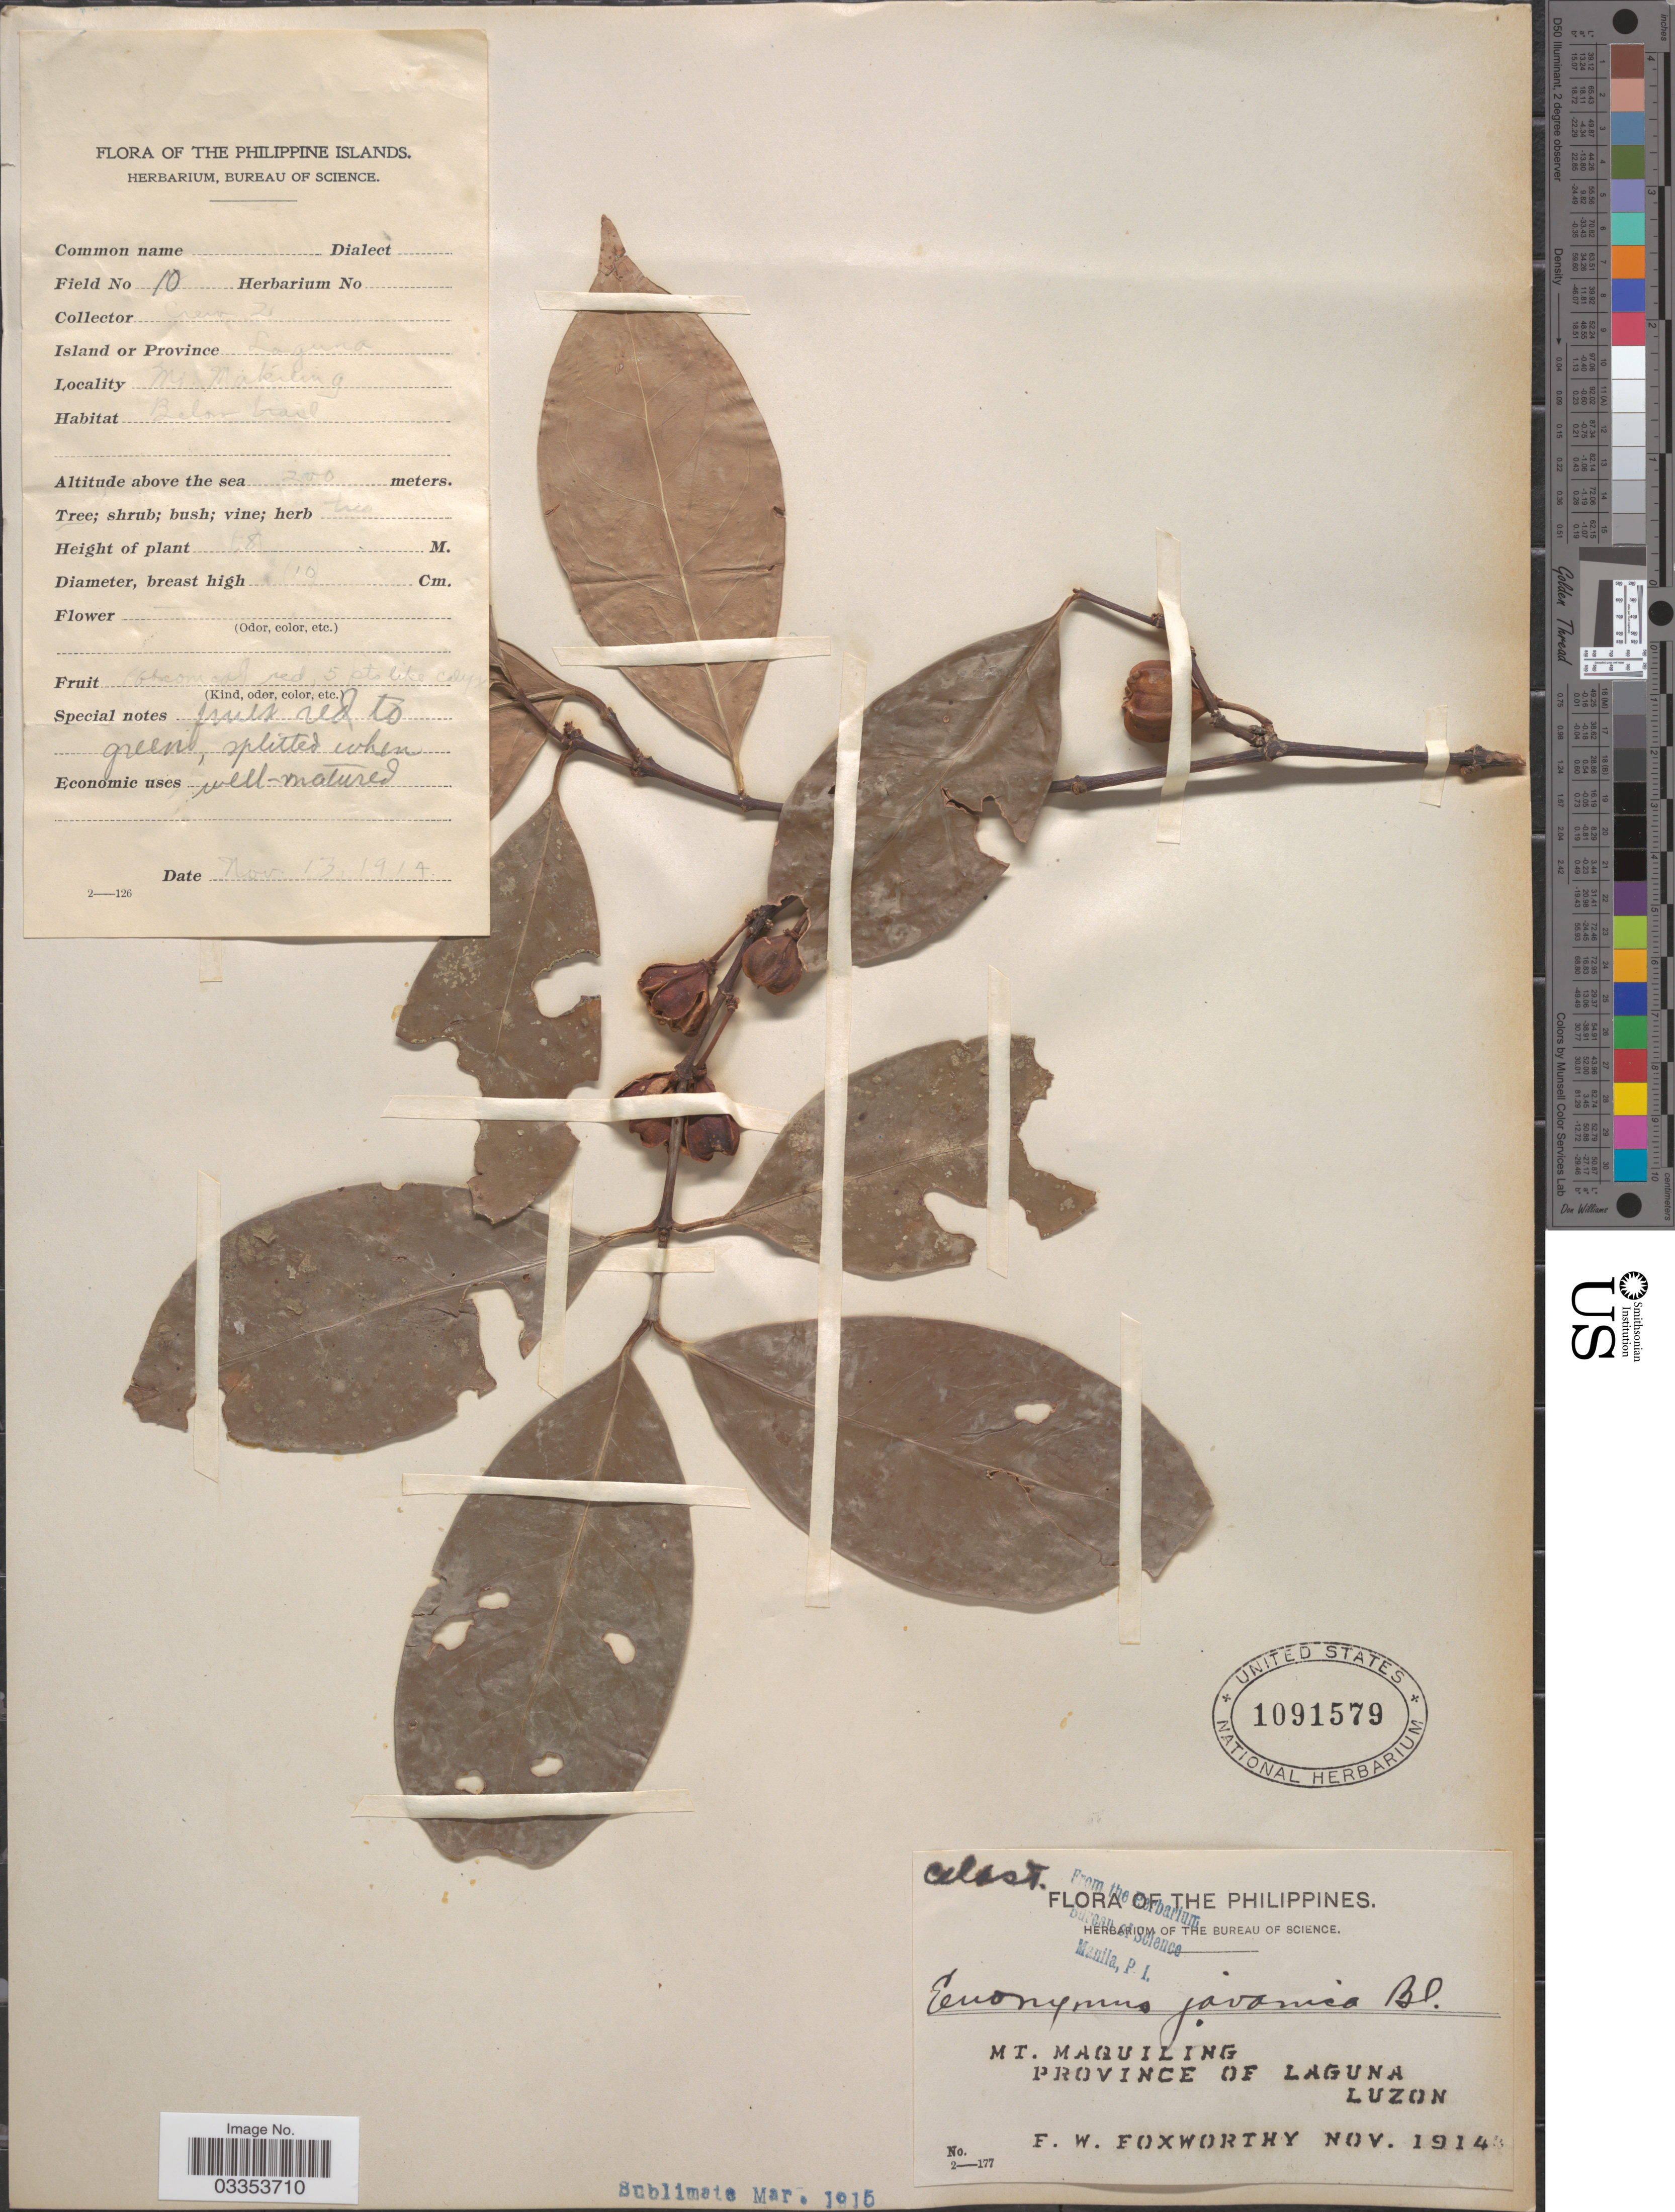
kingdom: Plantae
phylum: Tracheophyta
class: Magnoliopsida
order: Celastrales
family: Celastraceae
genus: Euonymus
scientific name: Euonymus indicus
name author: B. Heyne ex Wall.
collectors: F. W. Foxworthy & Crew 2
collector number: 10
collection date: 1914-11-13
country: Philippines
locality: The Philippine Islands. Mt. Maquiling. Province of Laguna, Luzon.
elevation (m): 200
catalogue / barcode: US 1091579